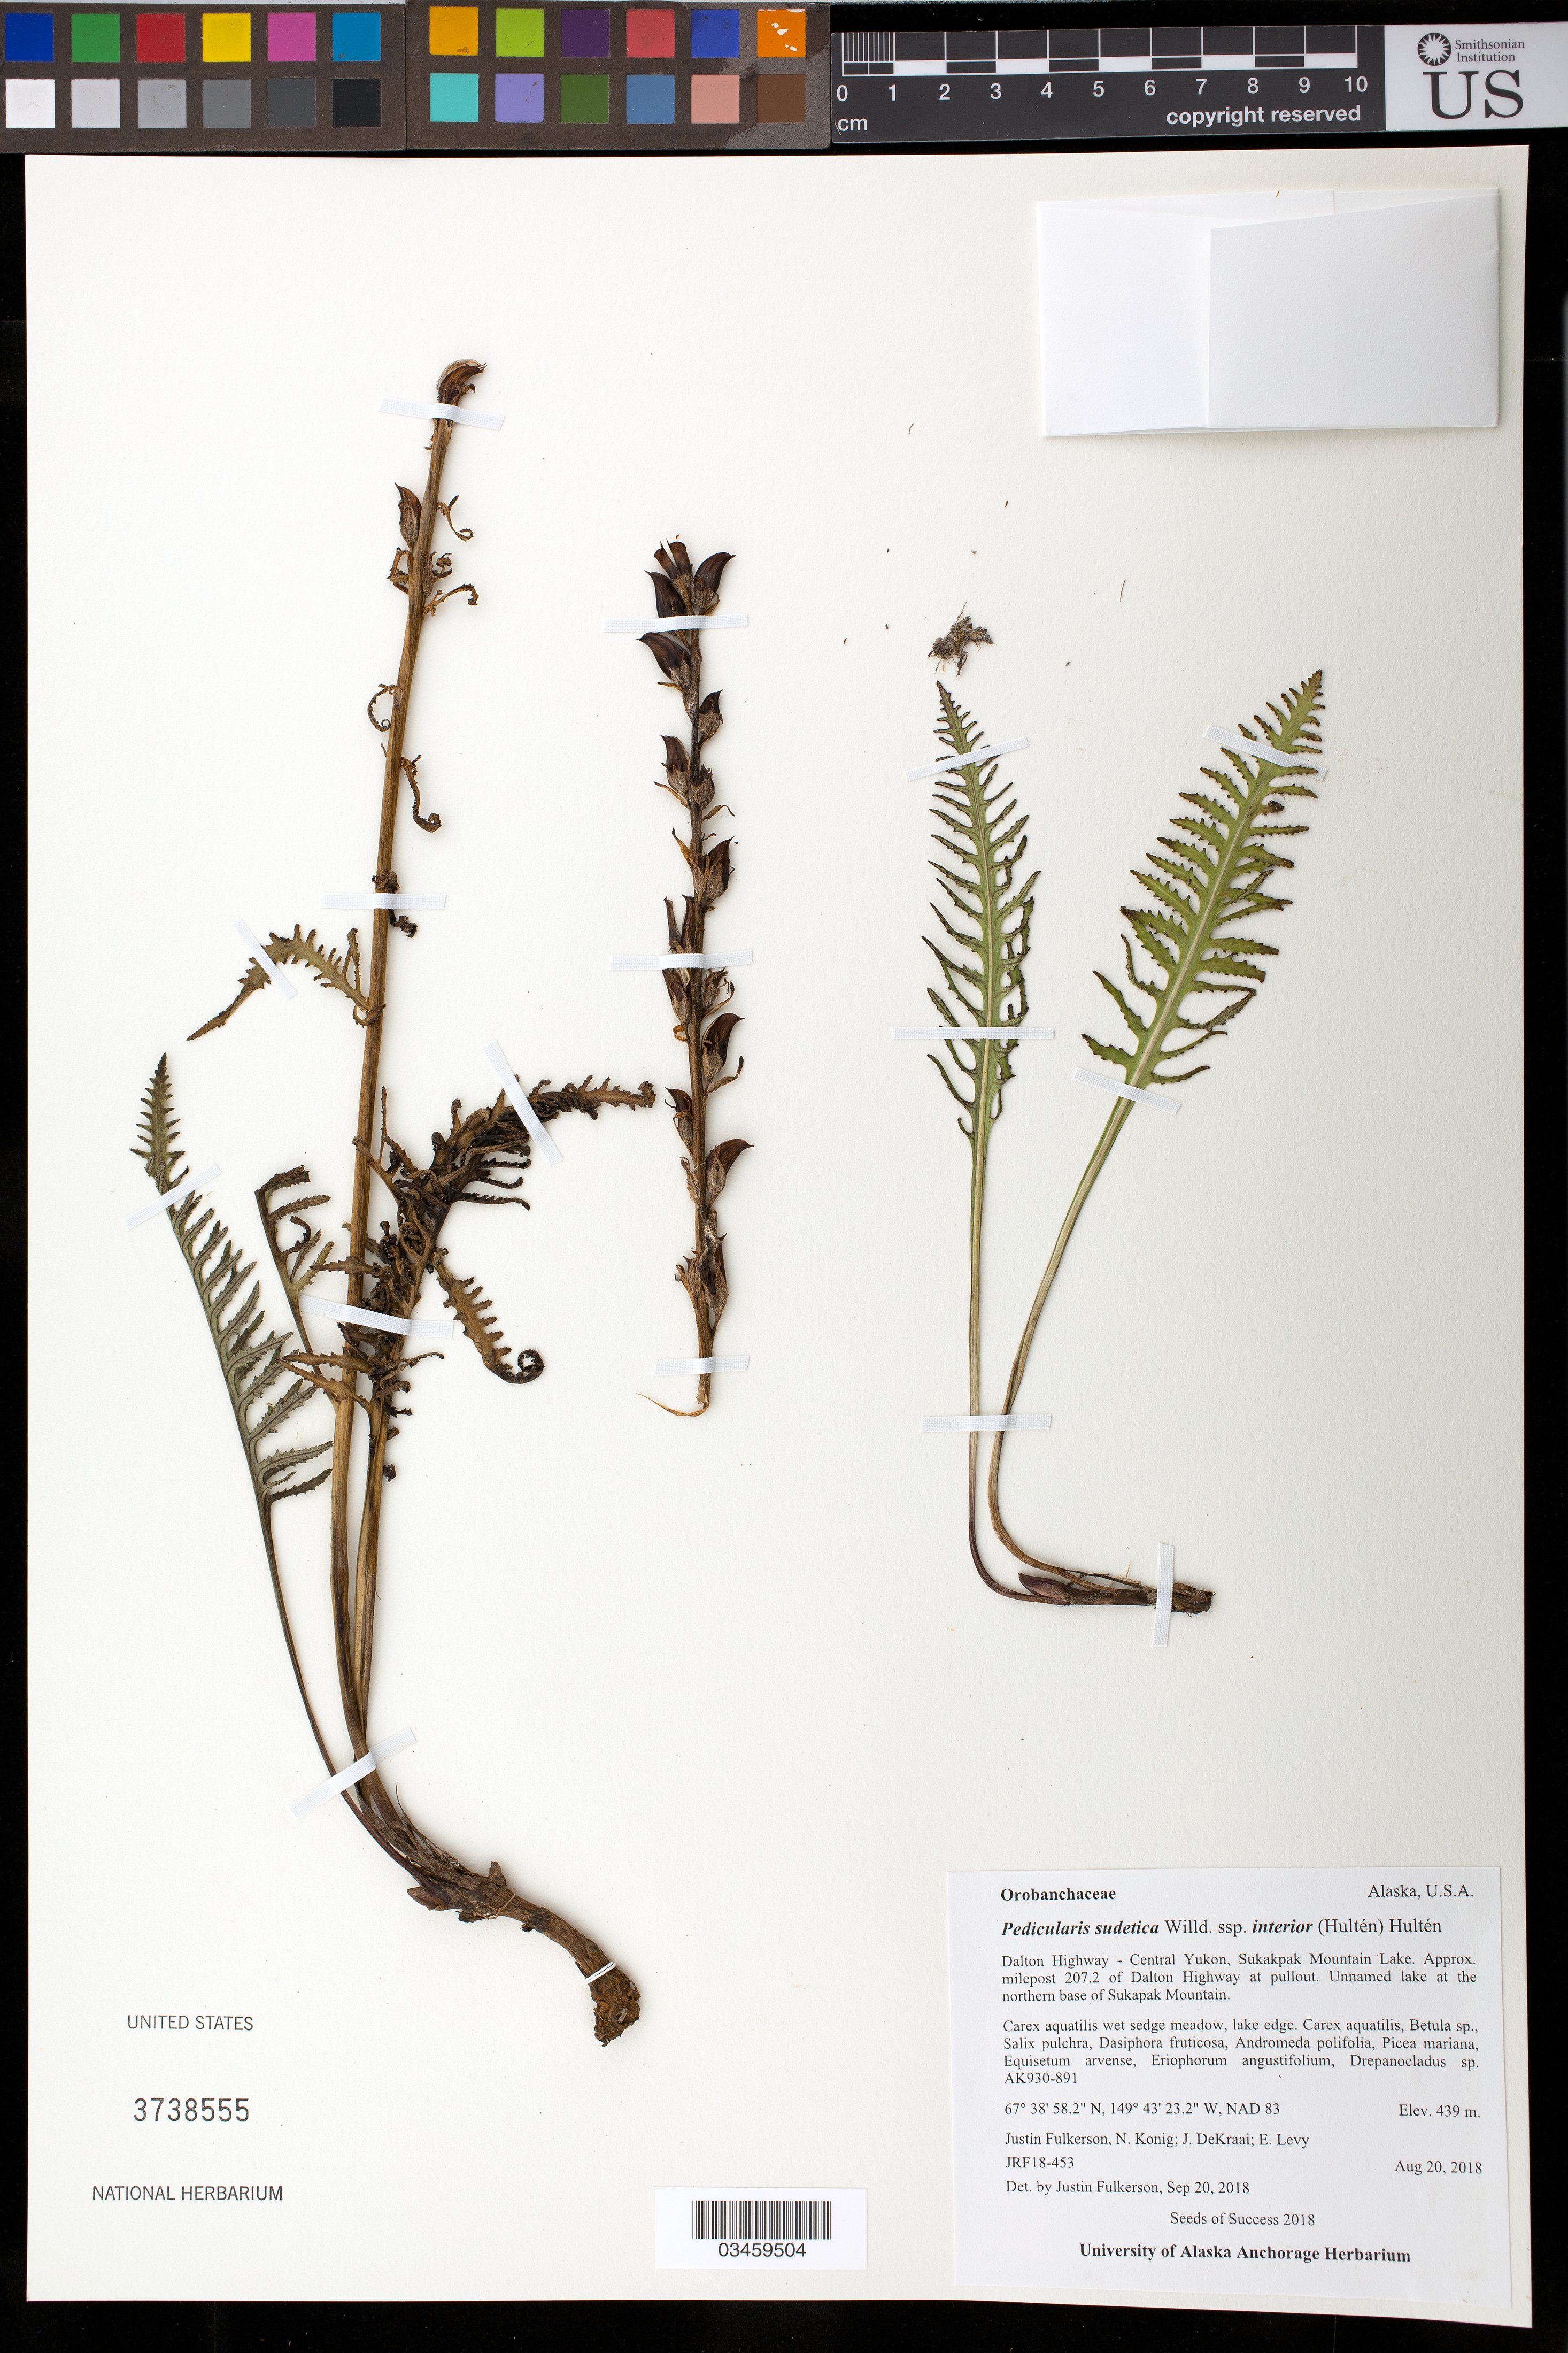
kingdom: Plantae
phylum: Tracheophyta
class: Magnoliopsida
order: Lamiales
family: Orobanchaceae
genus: Pedicularis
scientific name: Pedicularis sudetica subsp. interior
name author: Hultén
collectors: J. Fulkerson, N. Konig, E. Levy & J. Dekraai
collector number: JRF18-453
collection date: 2018-08-20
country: United States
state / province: Alaska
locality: Dalton Hwy-Central Yukon, Sukakpak Mountain Lake, milepost 207.2 of Dalton Hwy at pullout, unnamed lake at the northern base of Sukakpak Mountain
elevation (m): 439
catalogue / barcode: US 3738555